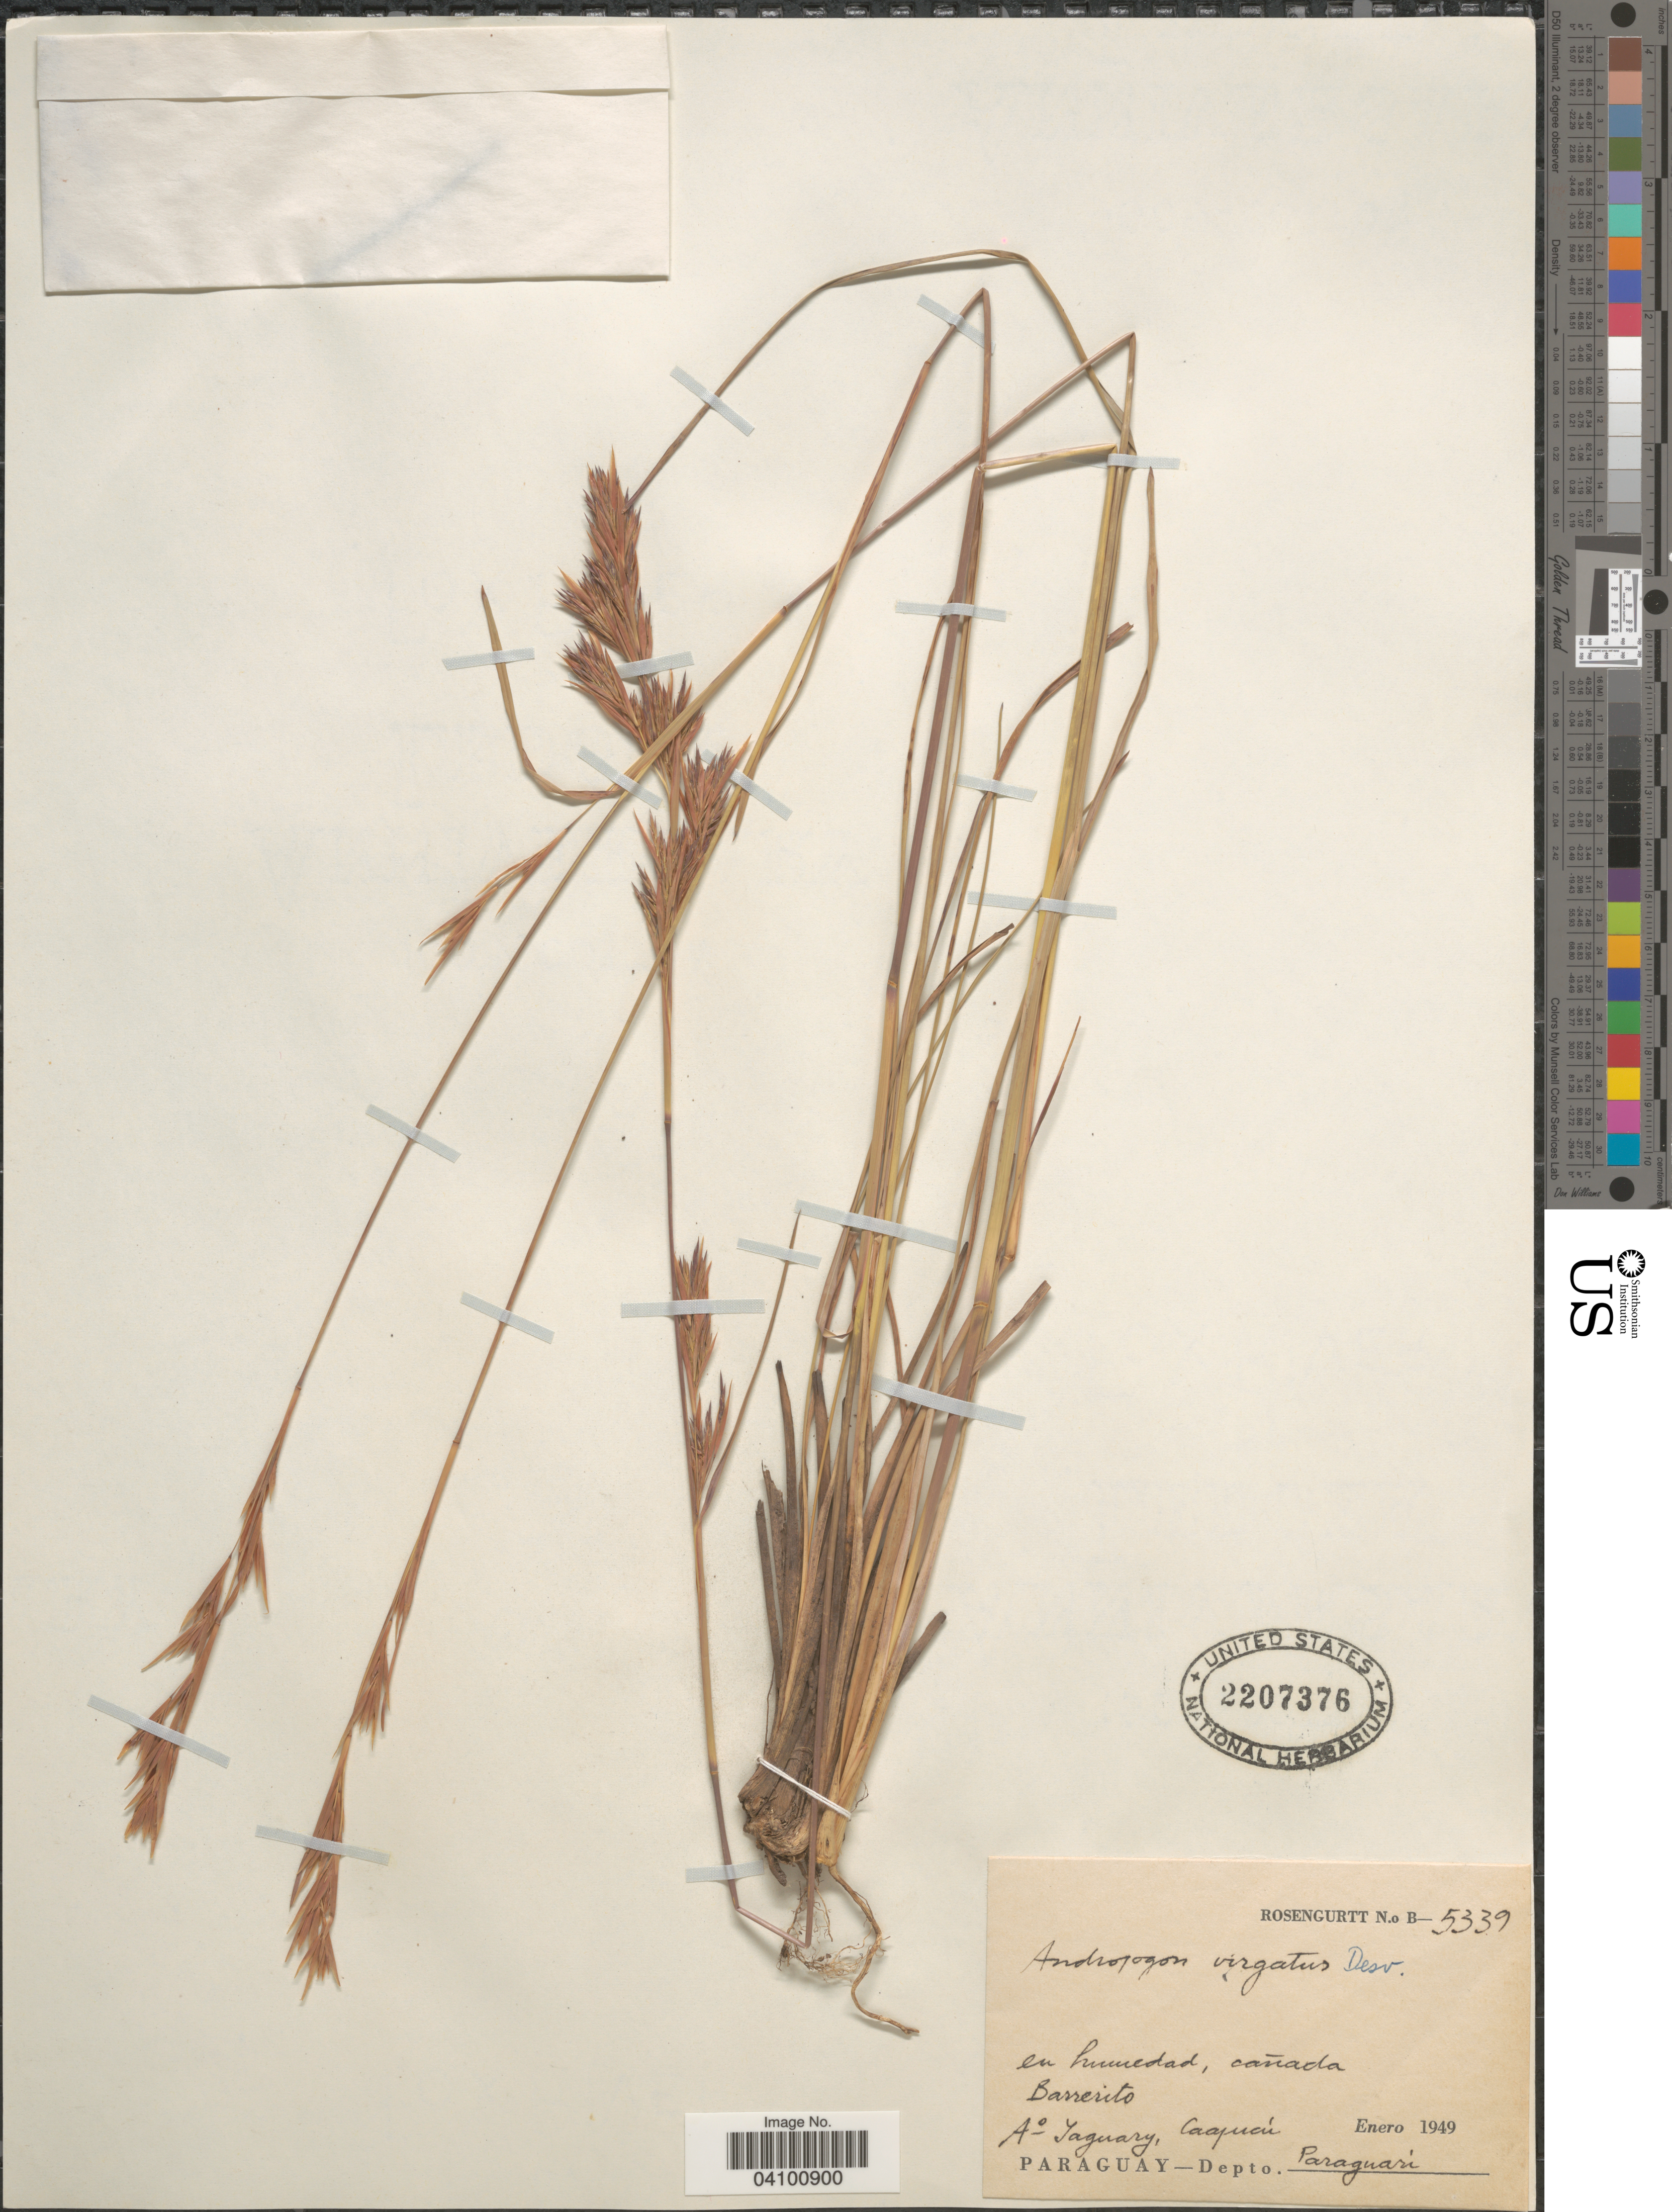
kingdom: Plantae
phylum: Tracheophyta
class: Liliopsida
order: Poales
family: Poaceae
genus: Andropogon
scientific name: Andropogon virgatus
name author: Desv. ex Ham.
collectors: Rosengurtt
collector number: B-5339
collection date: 1949-01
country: Paraguay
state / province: Paraguari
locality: Barrerito. Ao Yaguary, Caapucú. Depto. Paraguari.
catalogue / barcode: US 2207376